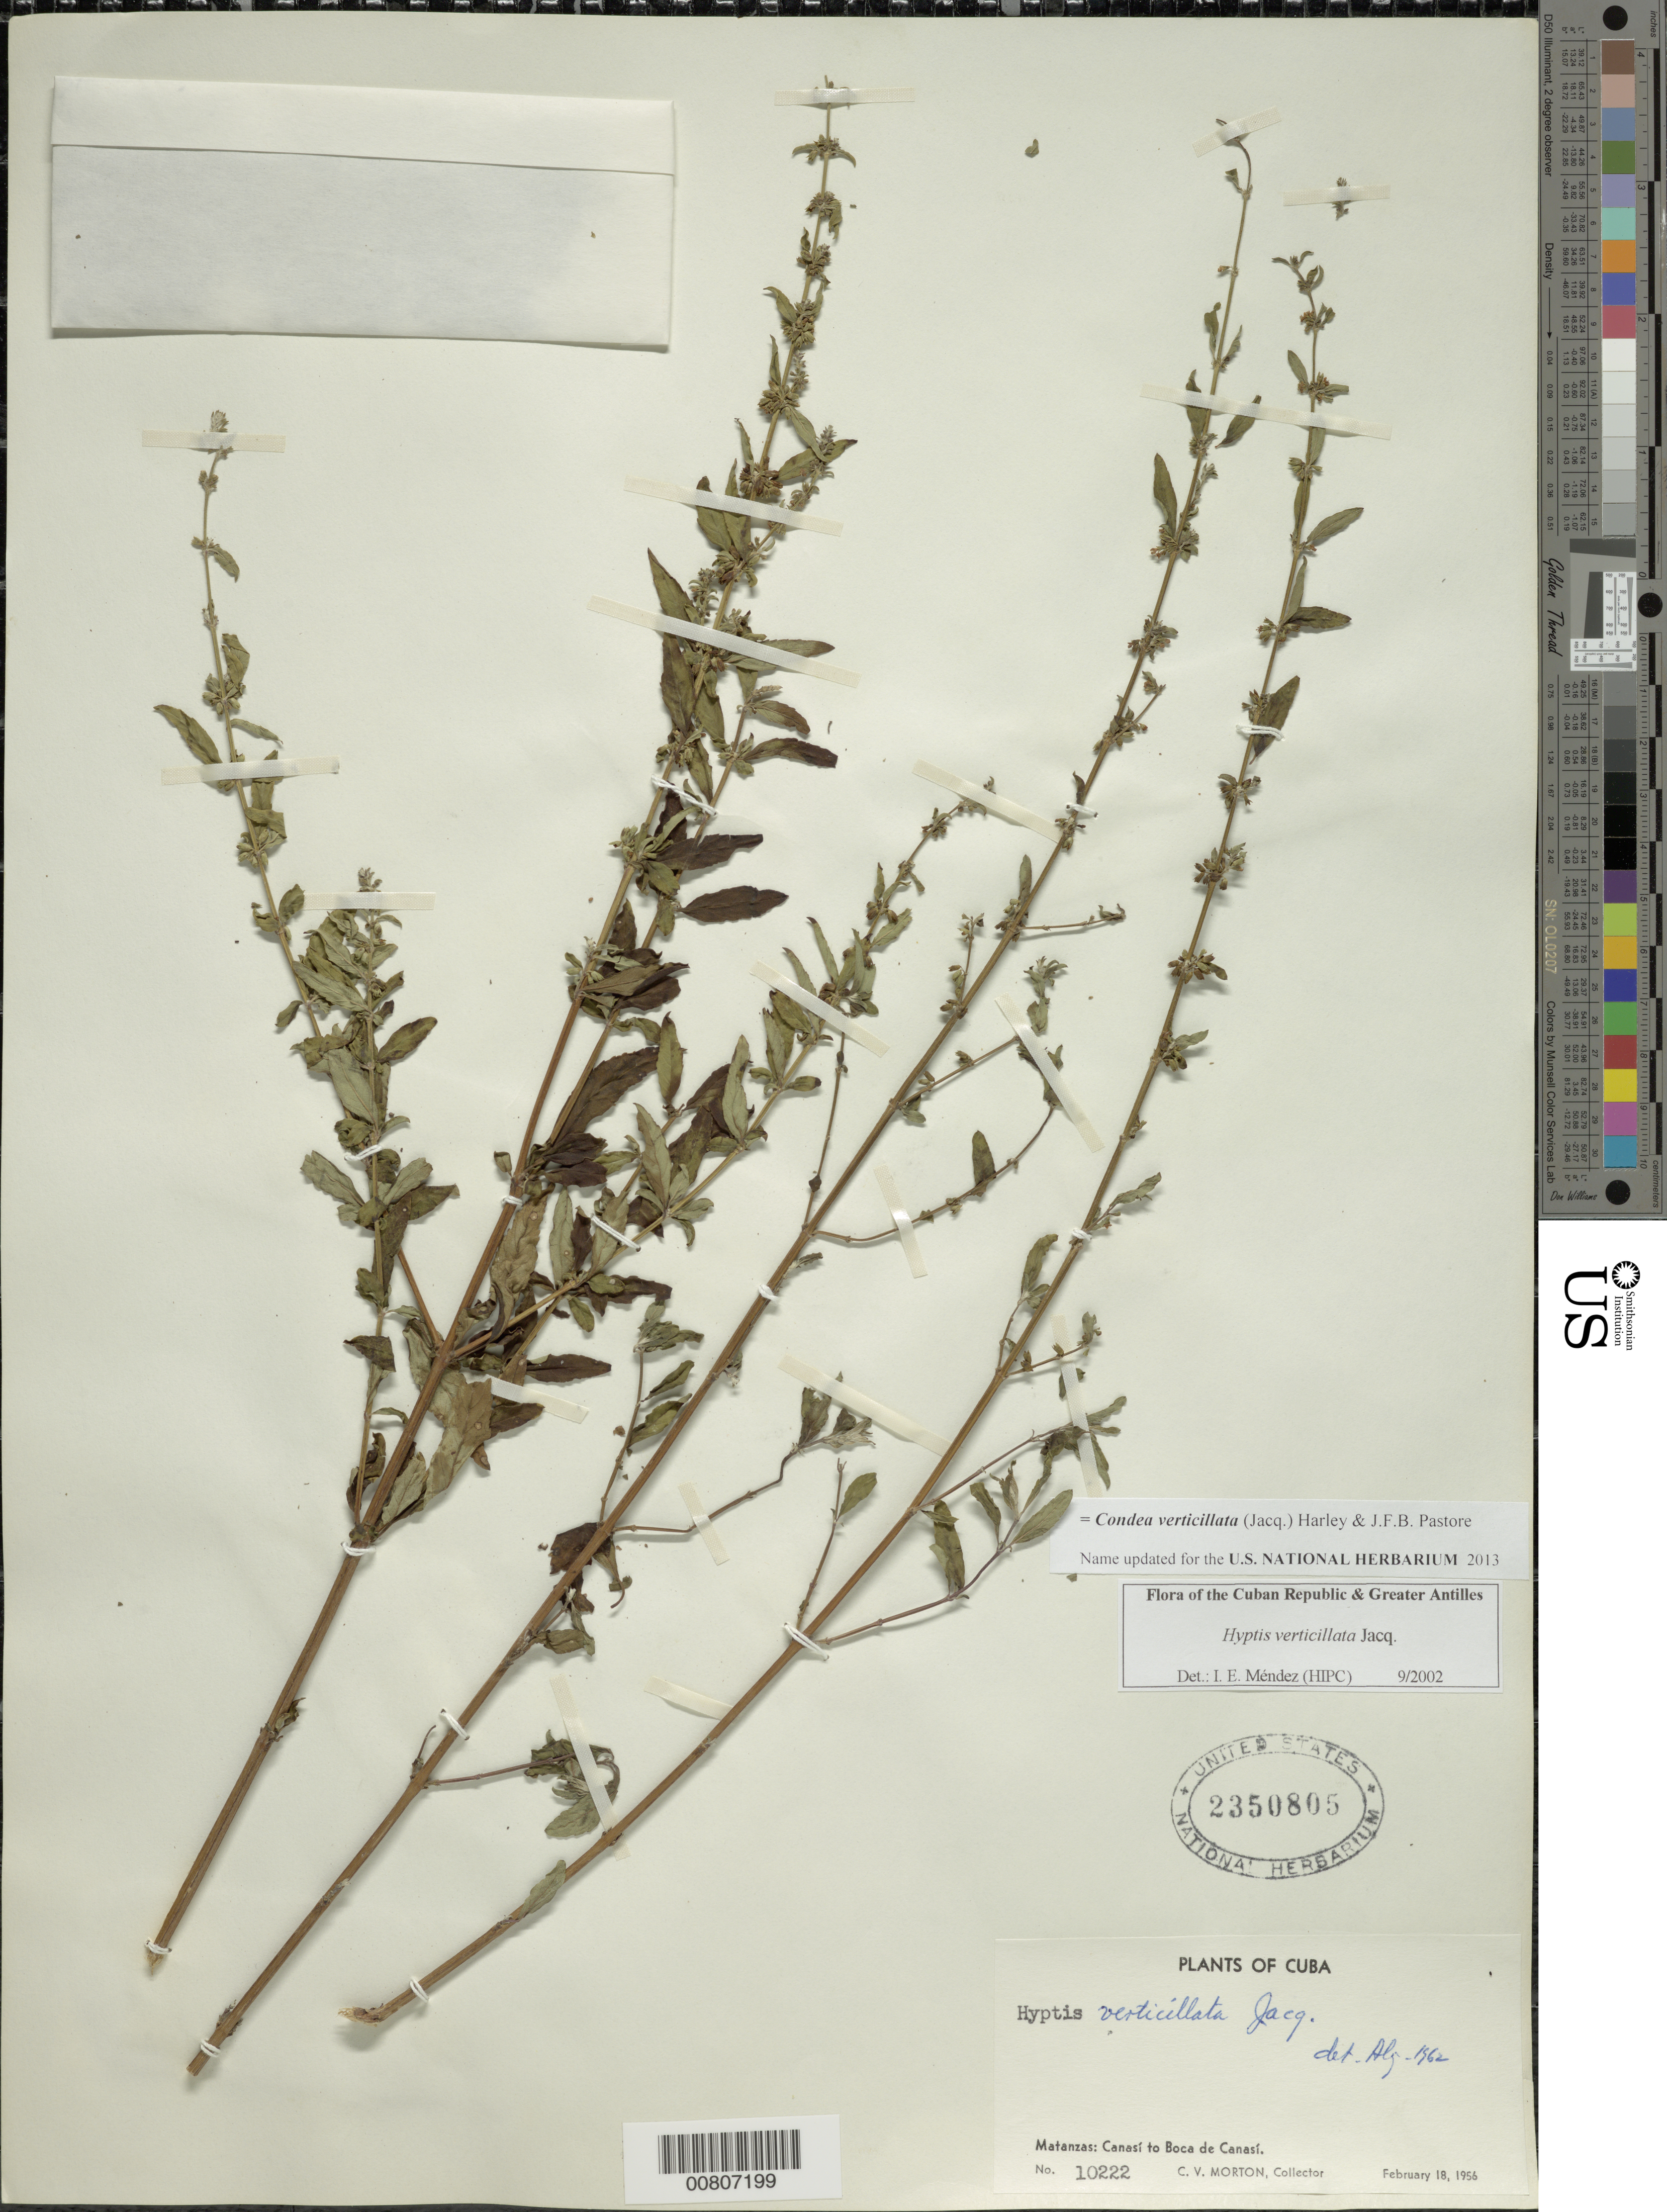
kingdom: Plantae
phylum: Tracheophyta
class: Magnoliopsida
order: Lamiales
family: Lamiaceae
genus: Hyptis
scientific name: Hyptis verticillata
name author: Jacq.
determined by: Méndez, Isidro E., (HIPC)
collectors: C. V. Morton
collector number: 10222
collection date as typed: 18 Feb 1956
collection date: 1956-02-18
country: Cuba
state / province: Matanzas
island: Cuba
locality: Canasí to Boca de Canasí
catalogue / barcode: US 2350805